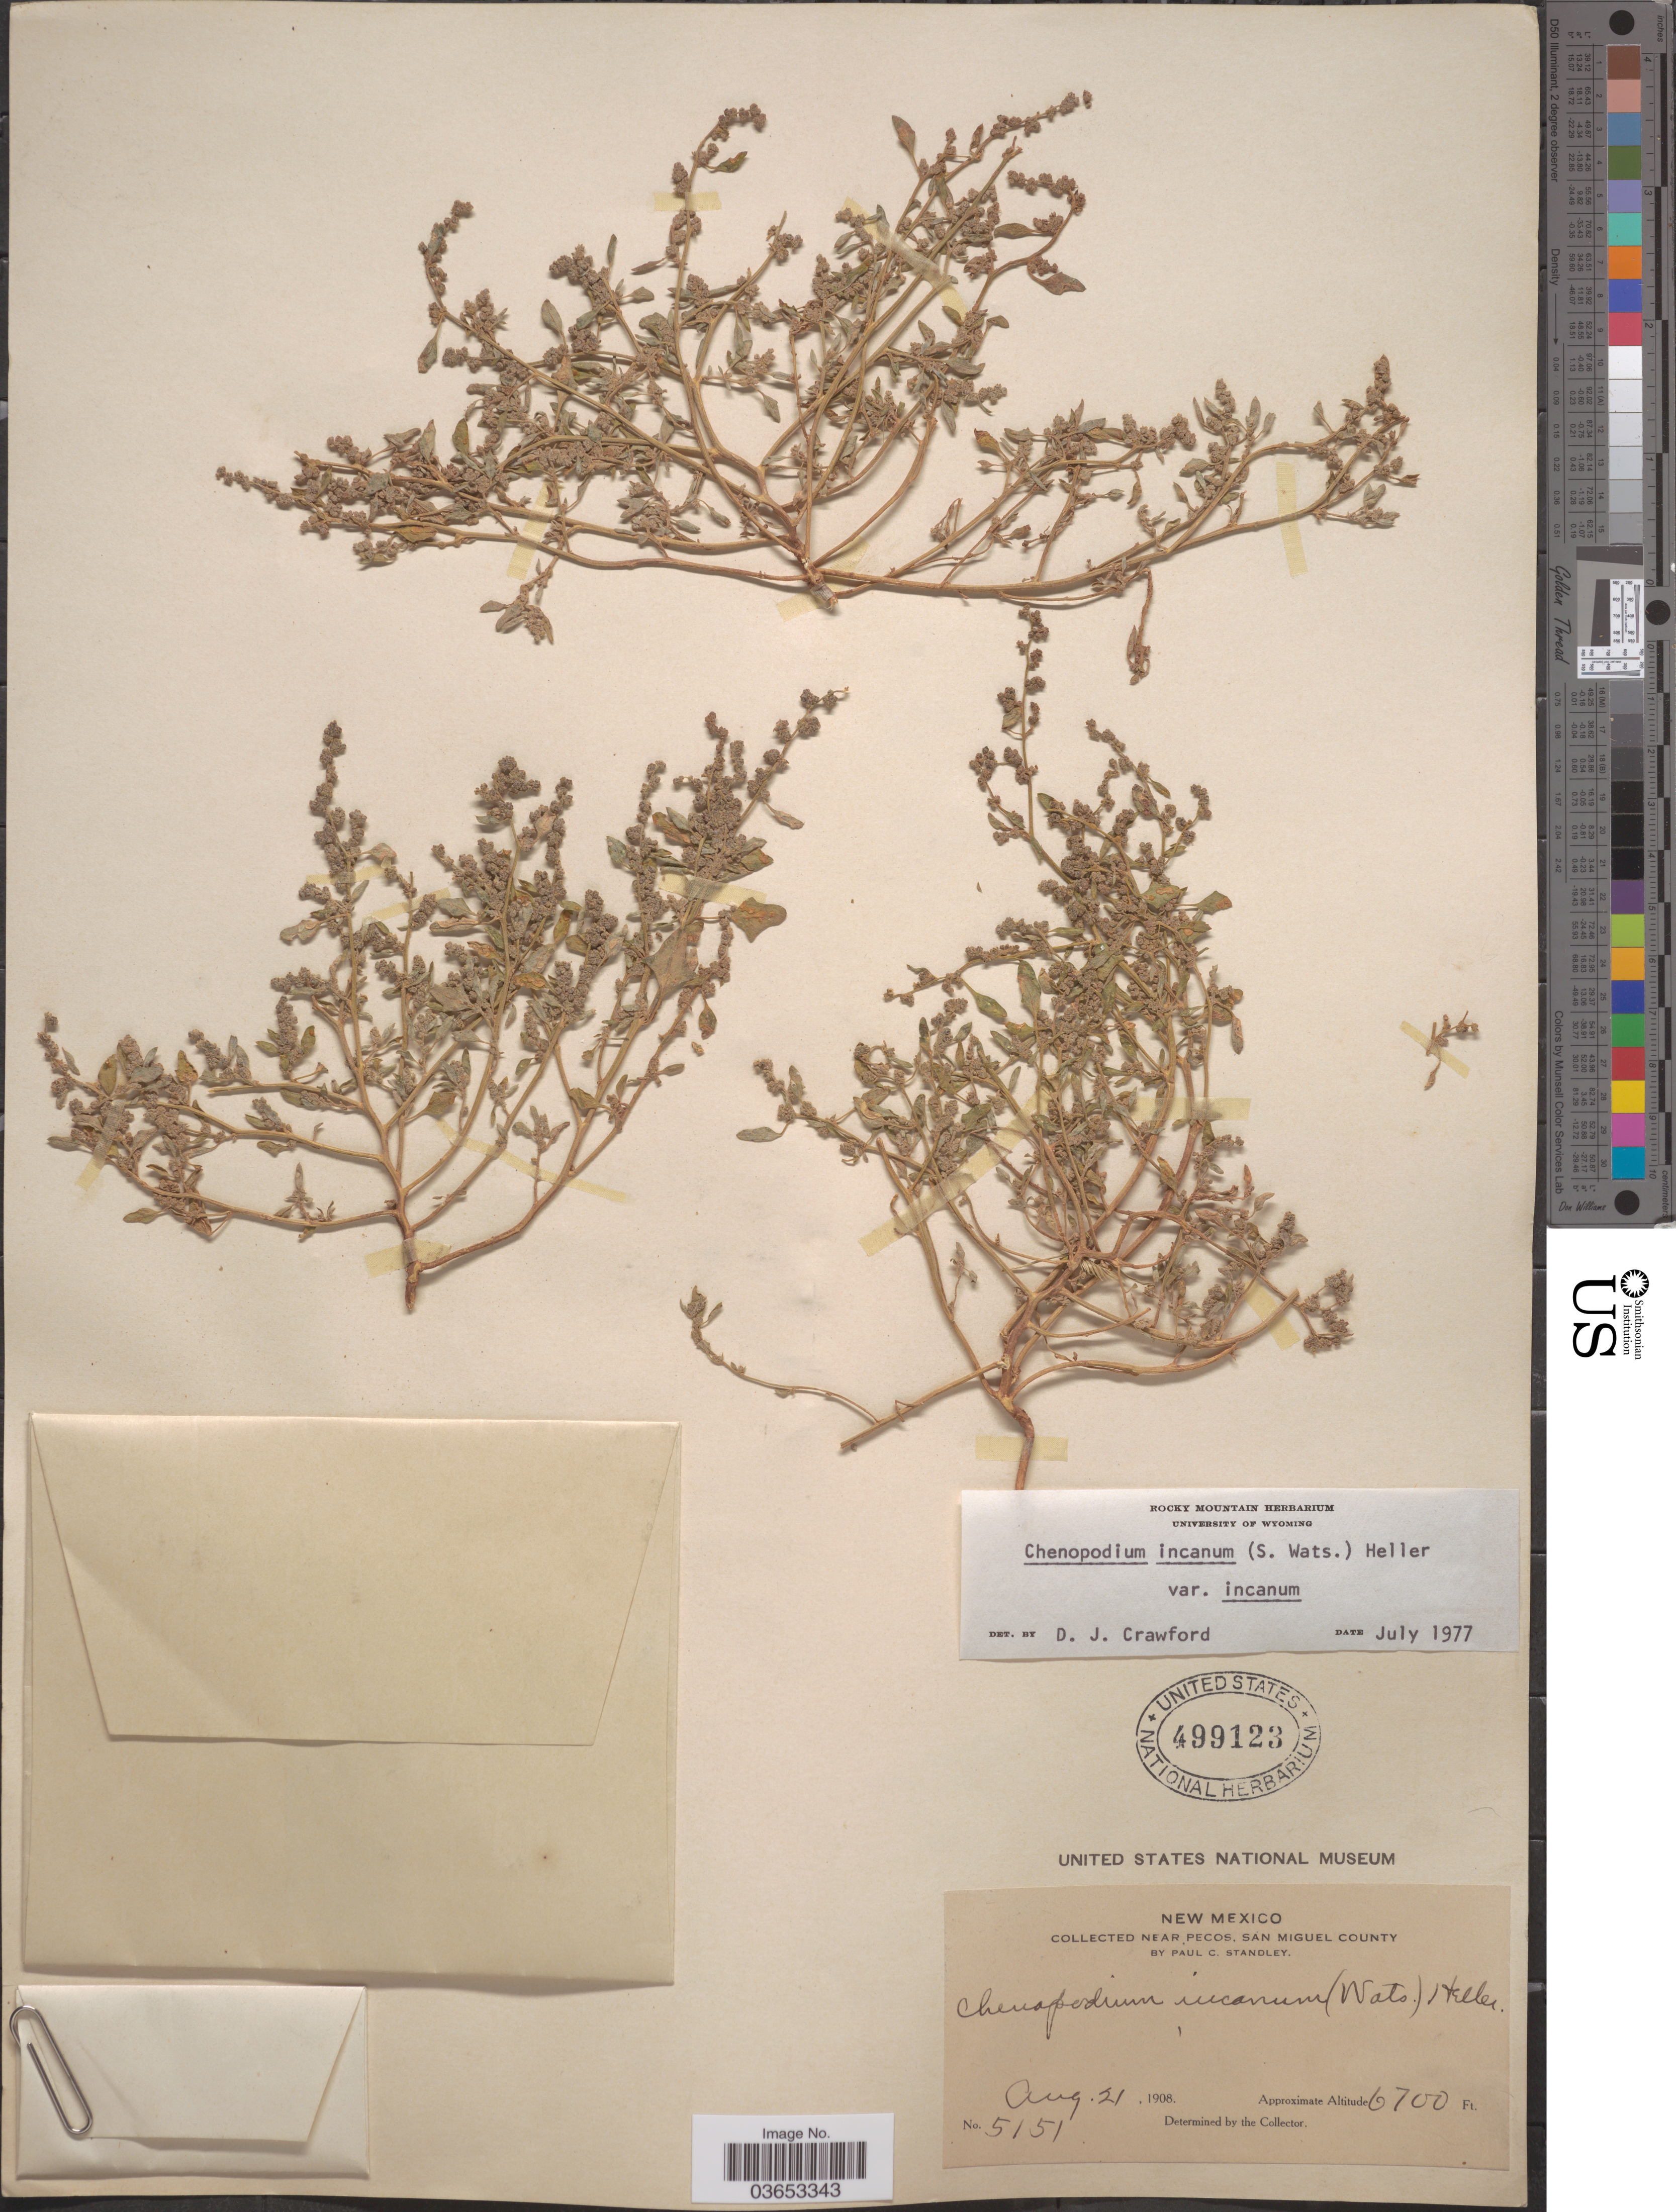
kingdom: Plantae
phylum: Tracheophyta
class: Magnoliopsida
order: Caryophyllales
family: Amaranthaceae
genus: Chenopodium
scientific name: Chenopodium incanum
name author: (S. Watson) A. Heller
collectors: P. C. Standley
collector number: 5151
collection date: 1908-08-21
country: United States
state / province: New Mexico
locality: Near Pecos, San Miguel County.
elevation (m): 2042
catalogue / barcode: US 499123